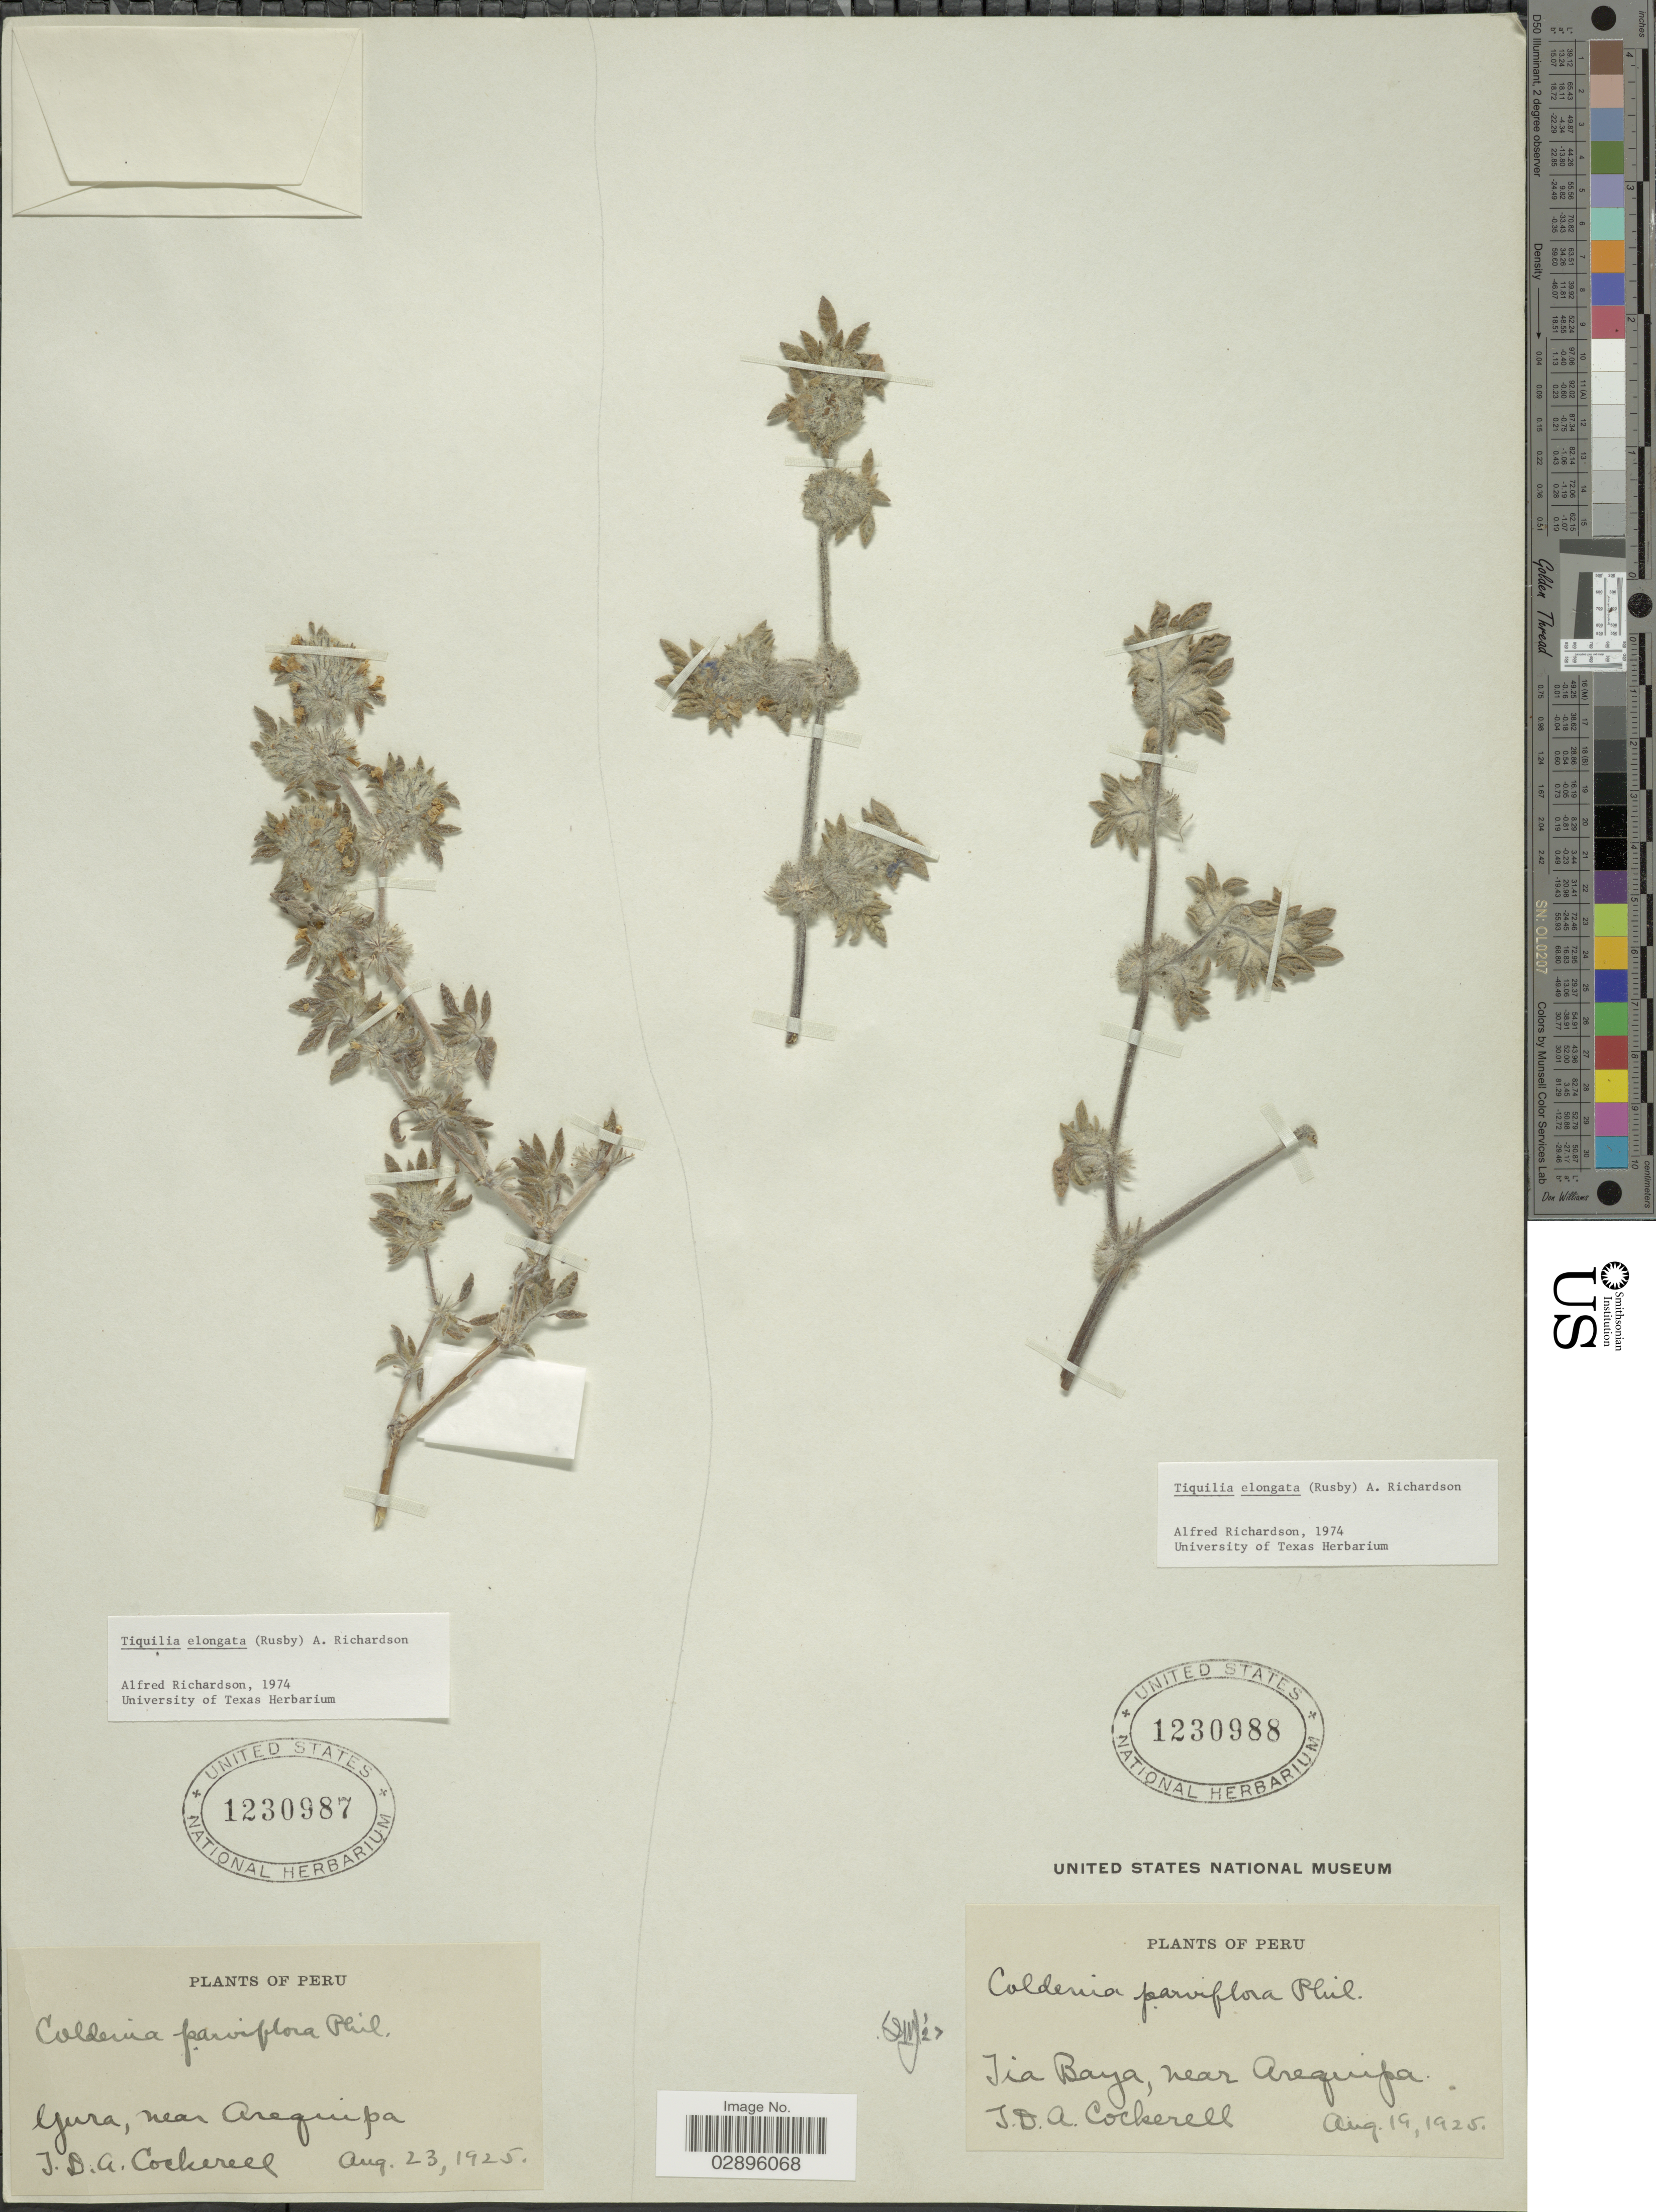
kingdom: Plantae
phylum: Tracheophyta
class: Magnoliopsida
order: Boraginales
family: Ehretiaceae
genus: Tiquilia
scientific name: Tiquilia elongata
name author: (Rusby) A.T. Richardson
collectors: J. Cockerell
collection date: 1925-08-19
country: Peru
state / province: Arequipa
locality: Jia Baya, near Arequipa.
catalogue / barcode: US 1230988-2